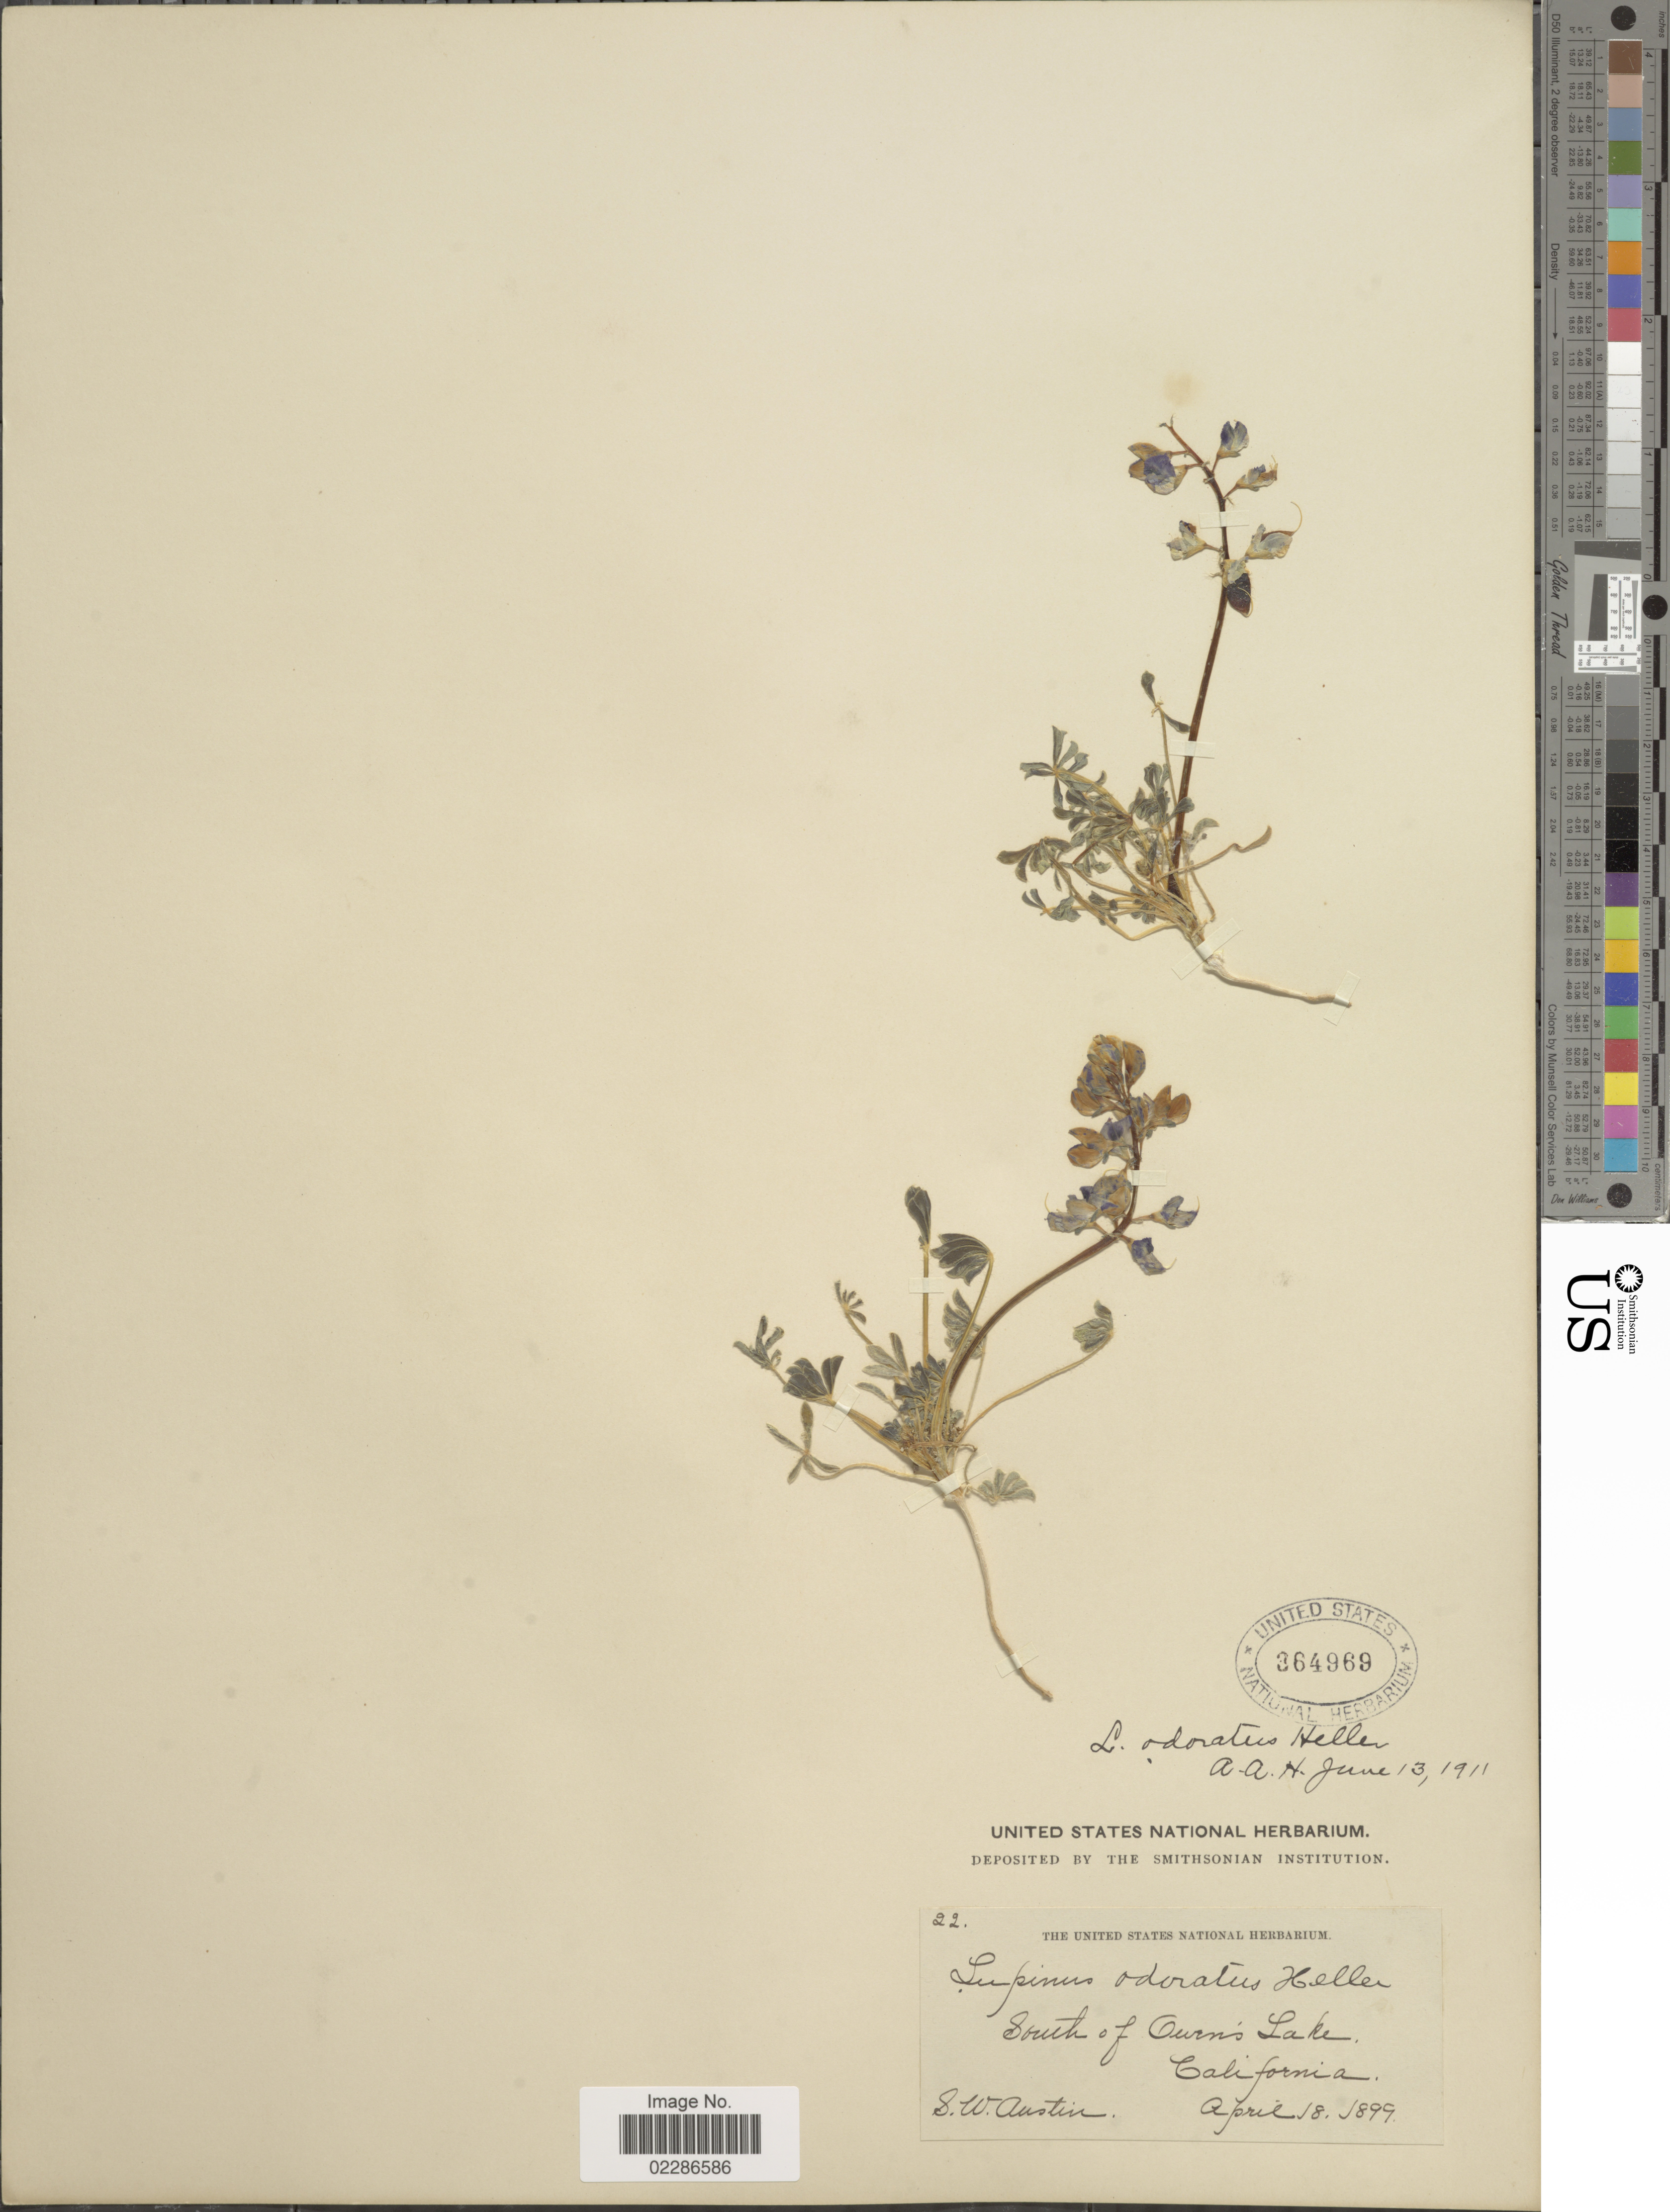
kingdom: Plantae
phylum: Tracheophyta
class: Magnoliopsida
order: Fabales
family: Fabaceae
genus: Lupinus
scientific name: Lupinus odoratus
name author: A. Heller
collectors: S. Austin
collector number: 22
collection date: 1899-04-18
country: United States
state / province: California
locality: South of Owen's Lake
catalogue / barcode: US 364969